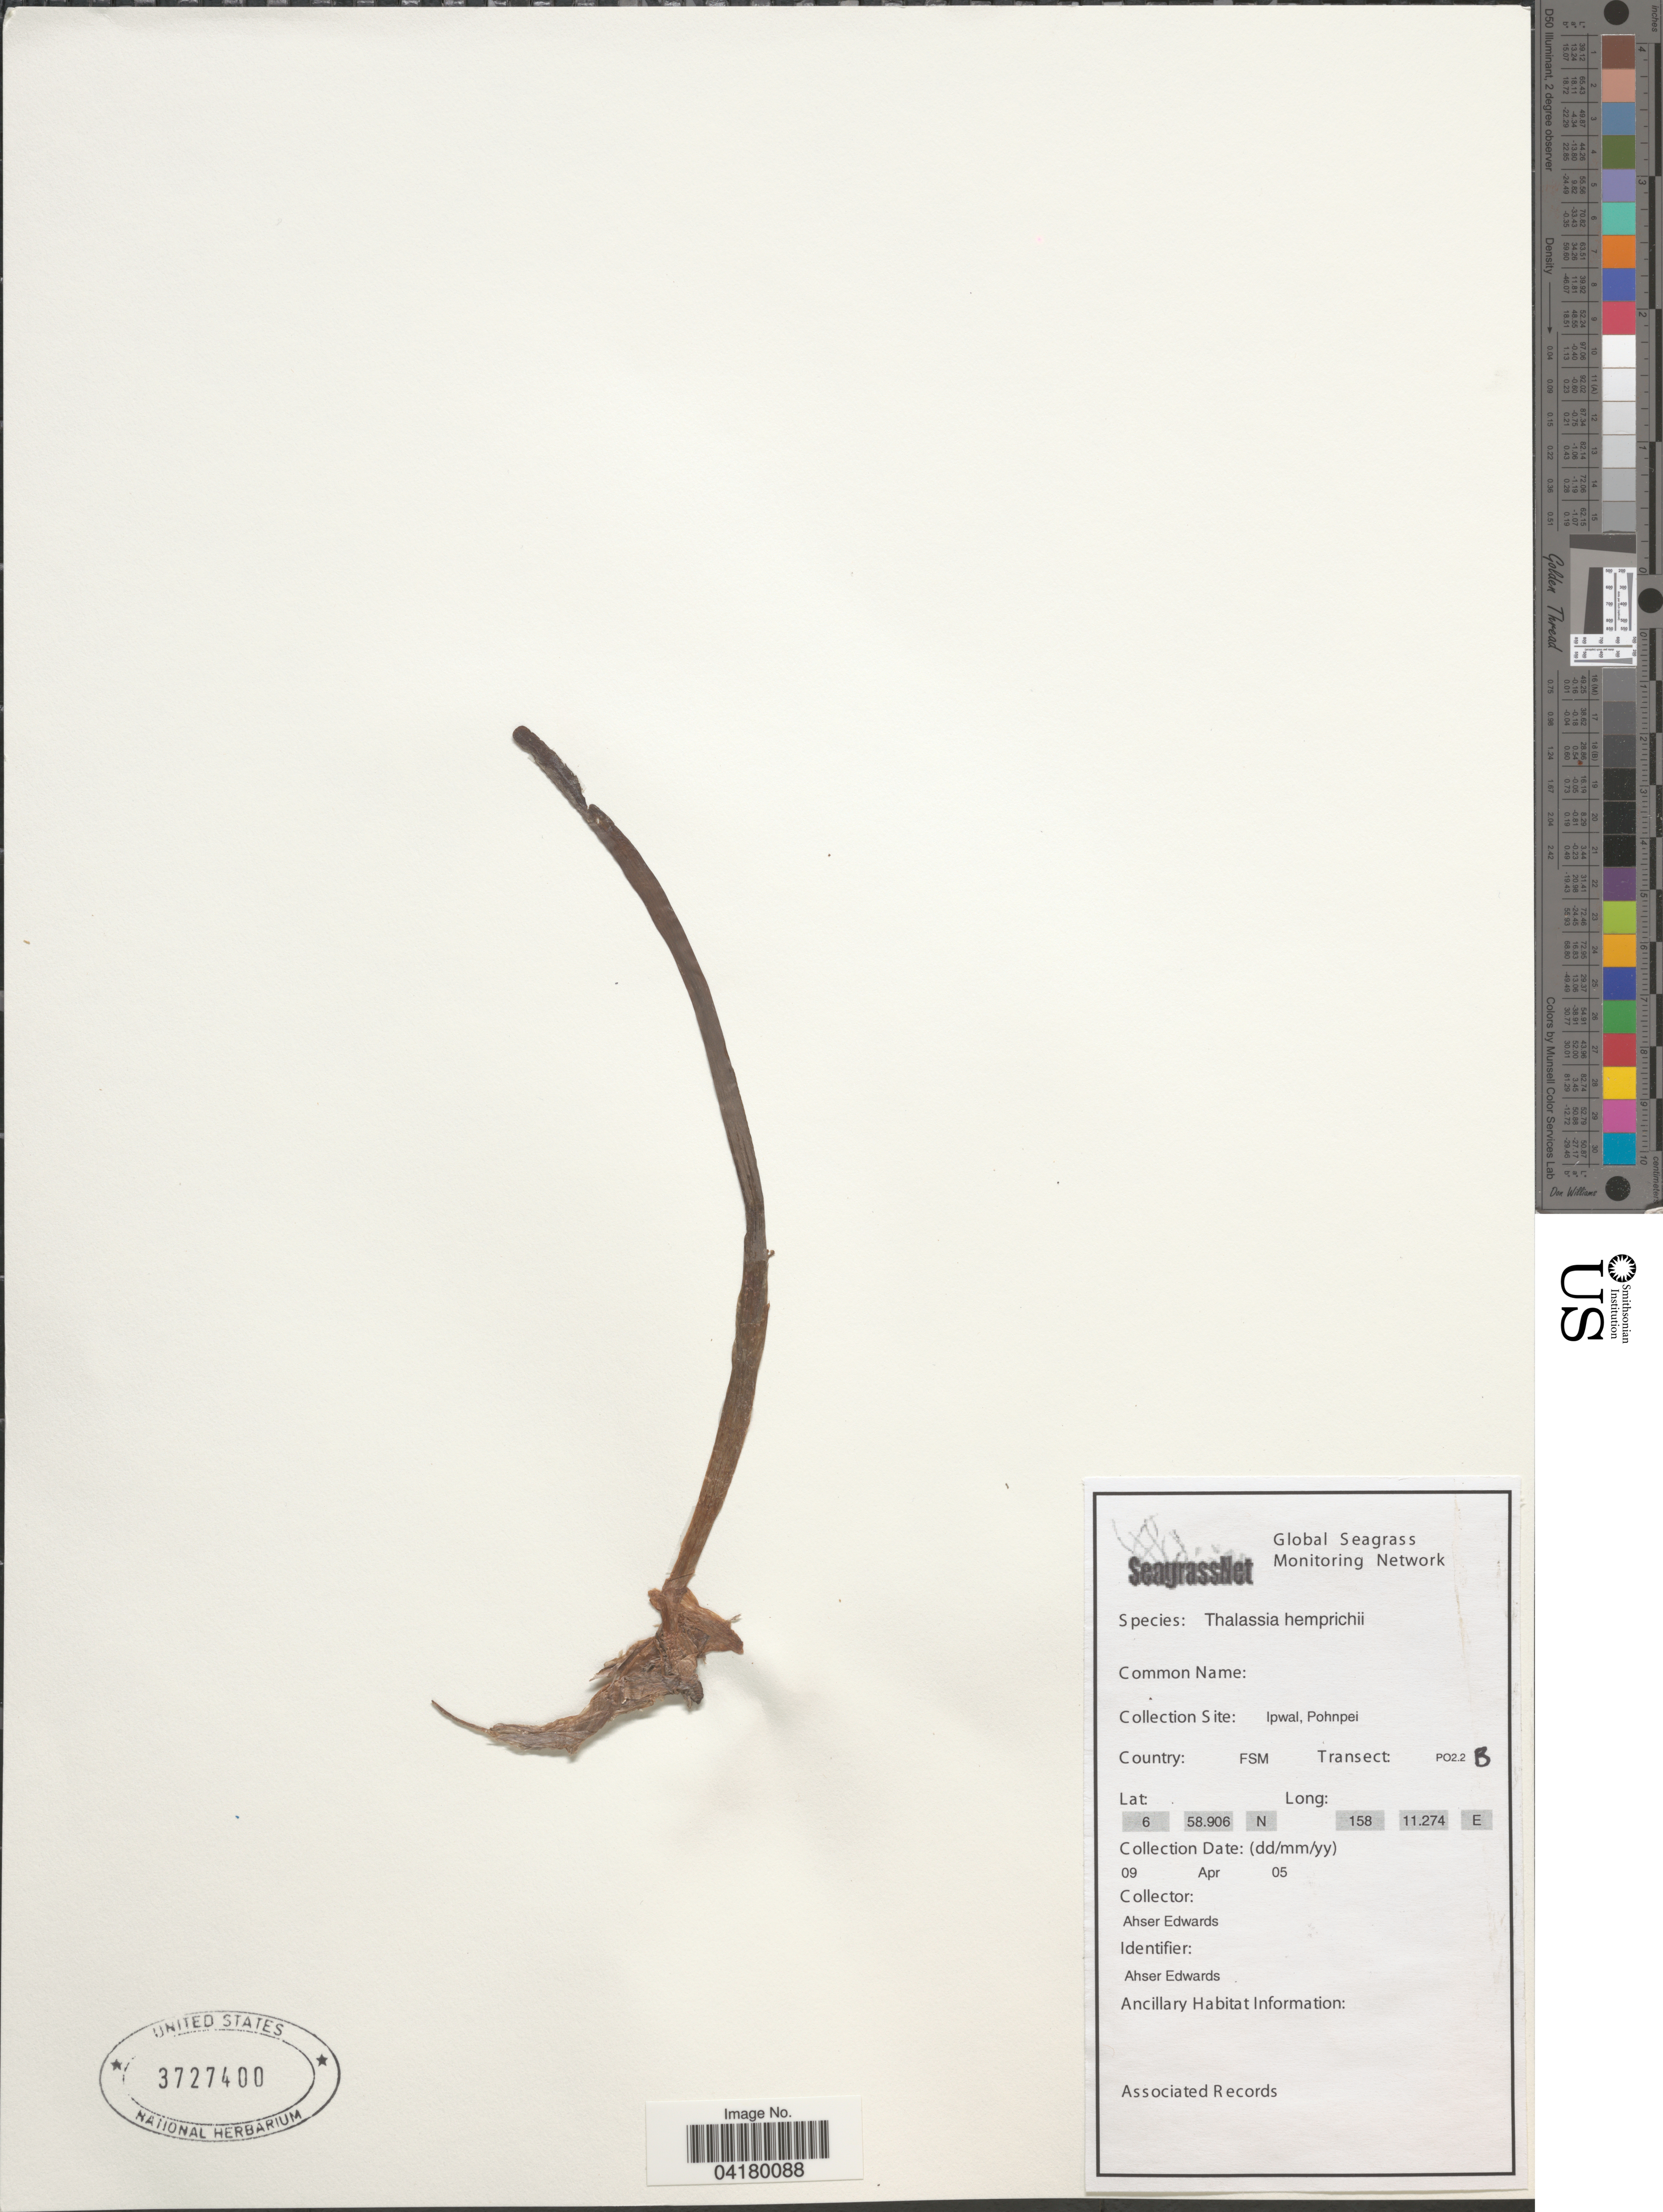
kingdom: Plantae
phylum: Tracheophyta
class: Liliopsida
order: Alismatales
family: Hydrocharitaceae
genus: Thalassia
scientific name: Thalassia hemprichii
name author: Asch.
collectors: A. Edwards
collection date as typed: Transcribed d/m/y: 9/4/5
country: Micronesia, Federated States of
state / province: Pohnpei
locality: Collection Site: Ipwal. Country: FSM. Transect: PO2.2B.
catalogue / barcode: US 3727400